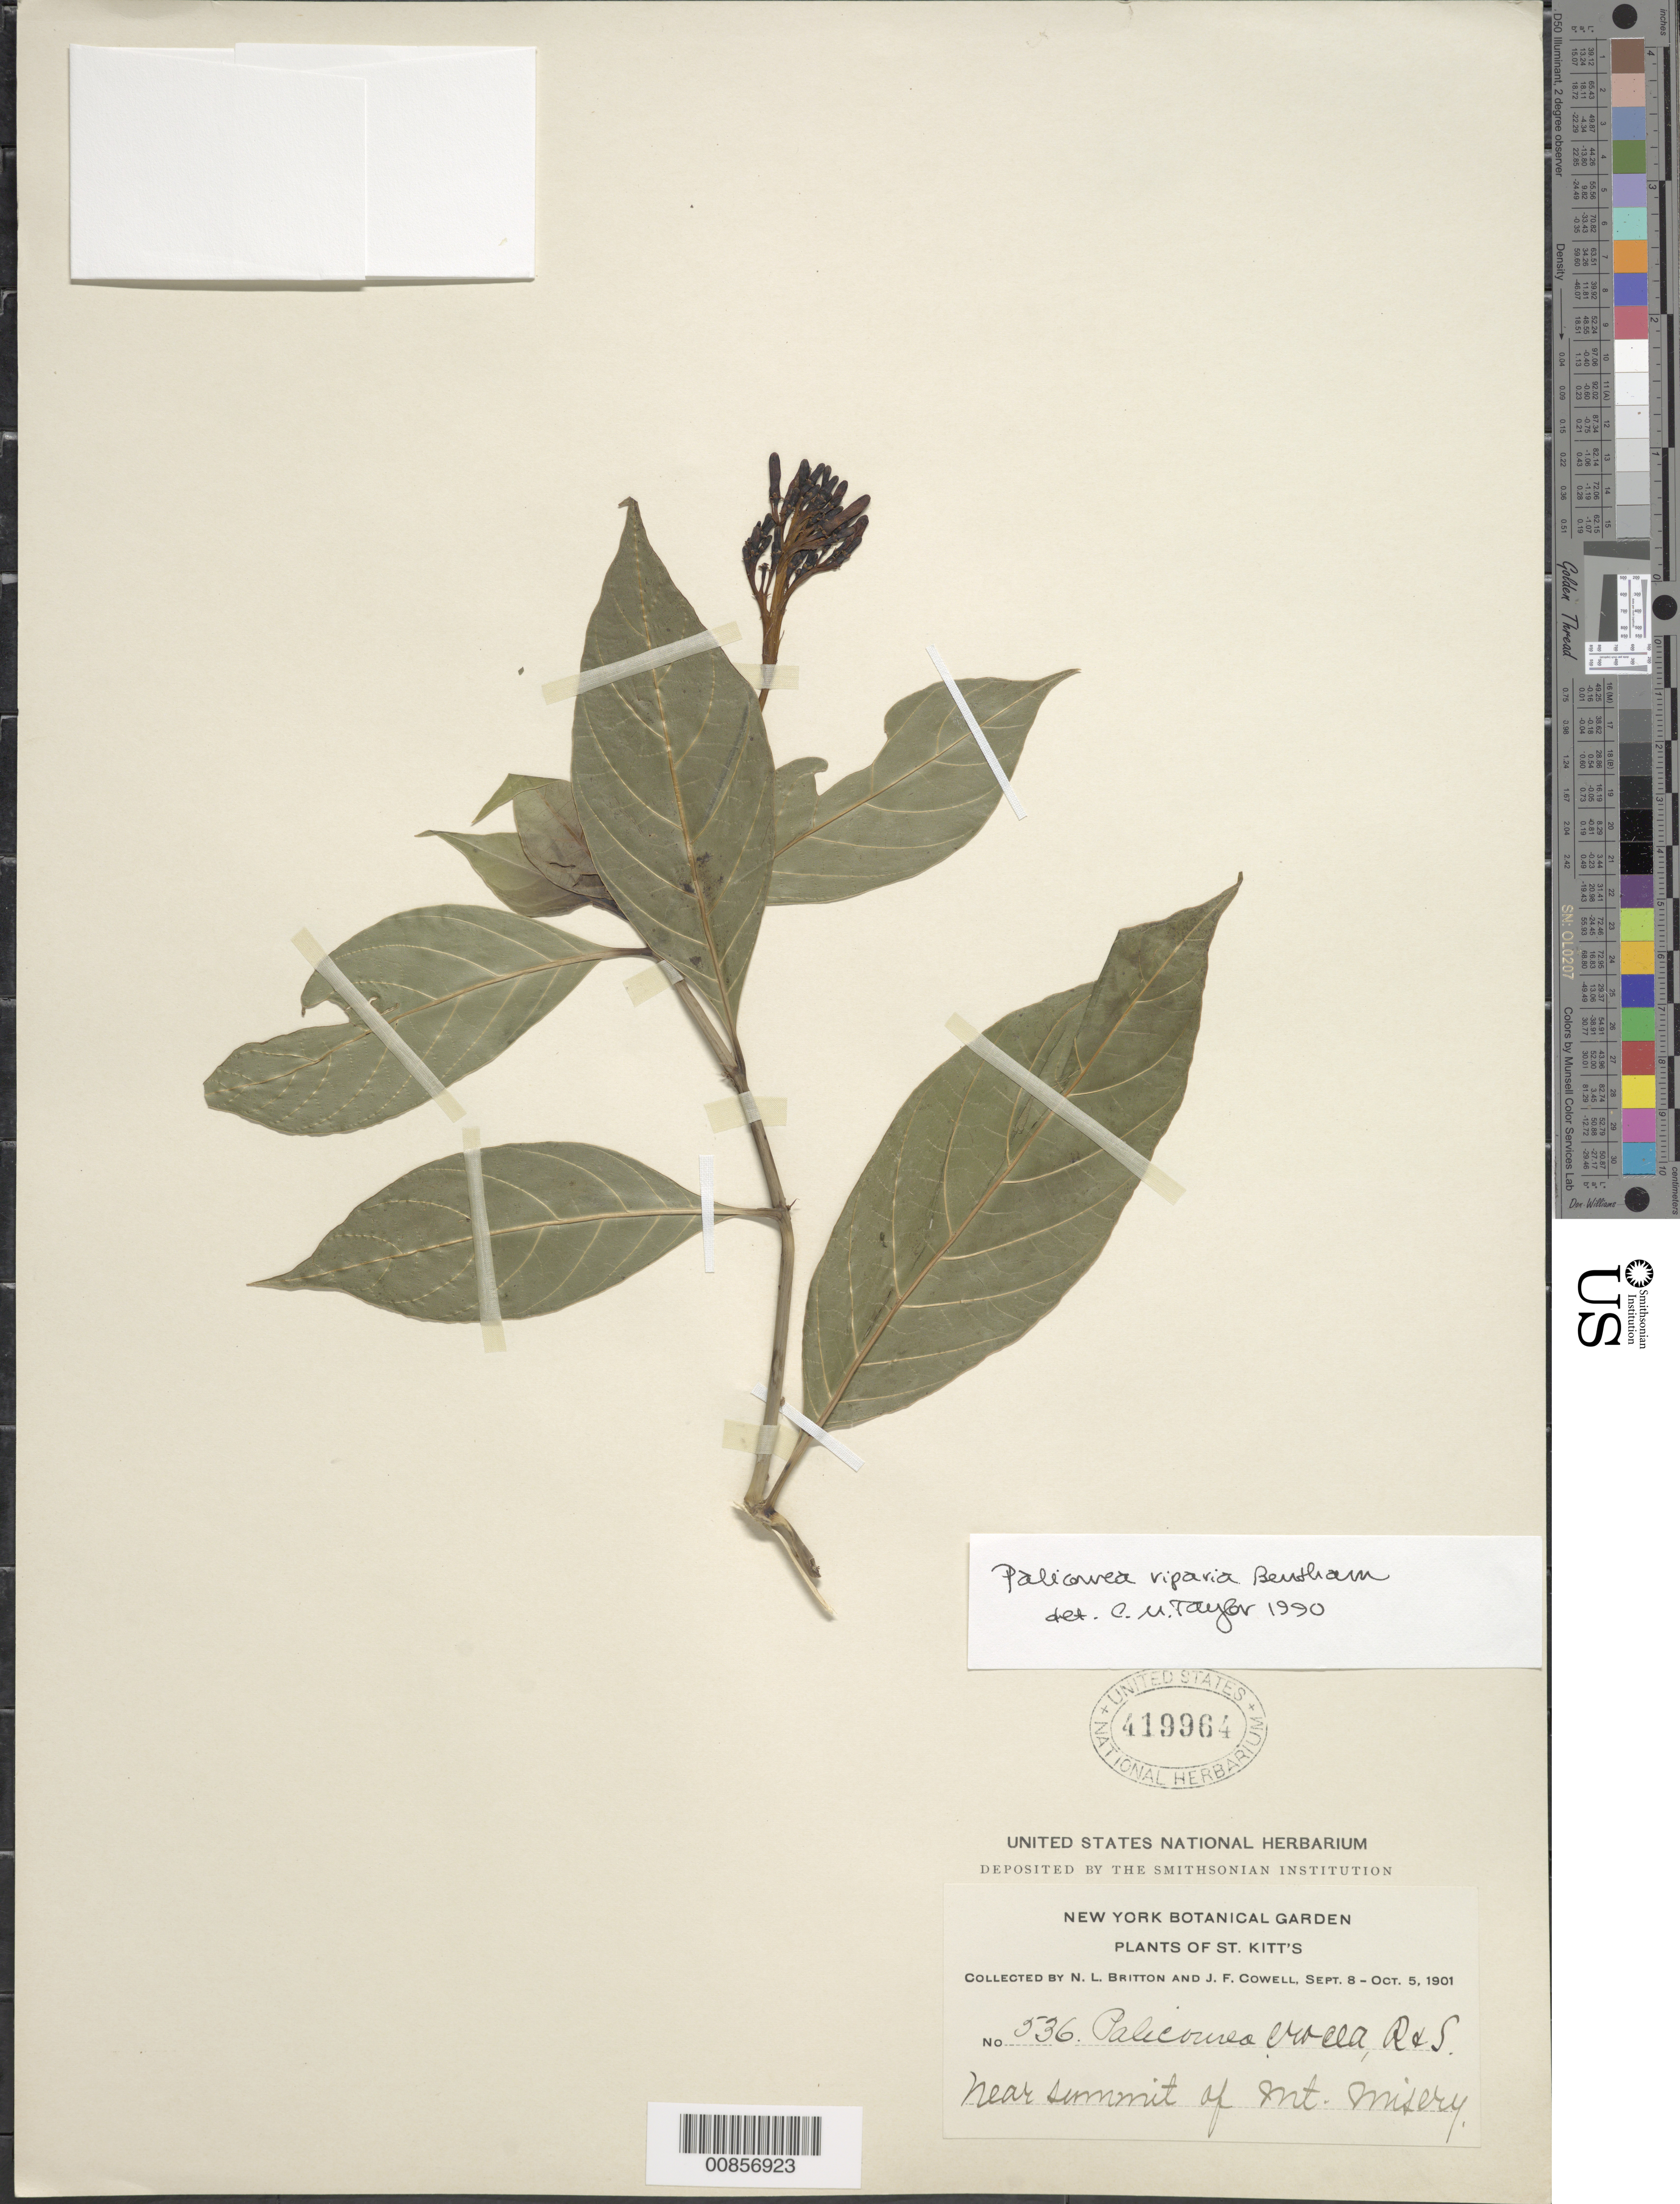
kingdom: Plantae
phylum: Tracheophyta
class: Magnoliopsida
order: Gentianales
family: Rubiaceae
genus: Palicourea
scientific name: Palicourea croceoides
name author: Desv. ex Ham.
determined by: Taylor, Charlotte M.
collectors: N. Britton & J. F. Cowell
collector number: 536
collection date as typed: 08 Sep 1901 to 05 Oct 1901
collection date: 1901-09-08/1901-10-05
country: St. Christopher-Nevis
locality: Near summit of Mt. Misery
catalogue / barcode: US 419964